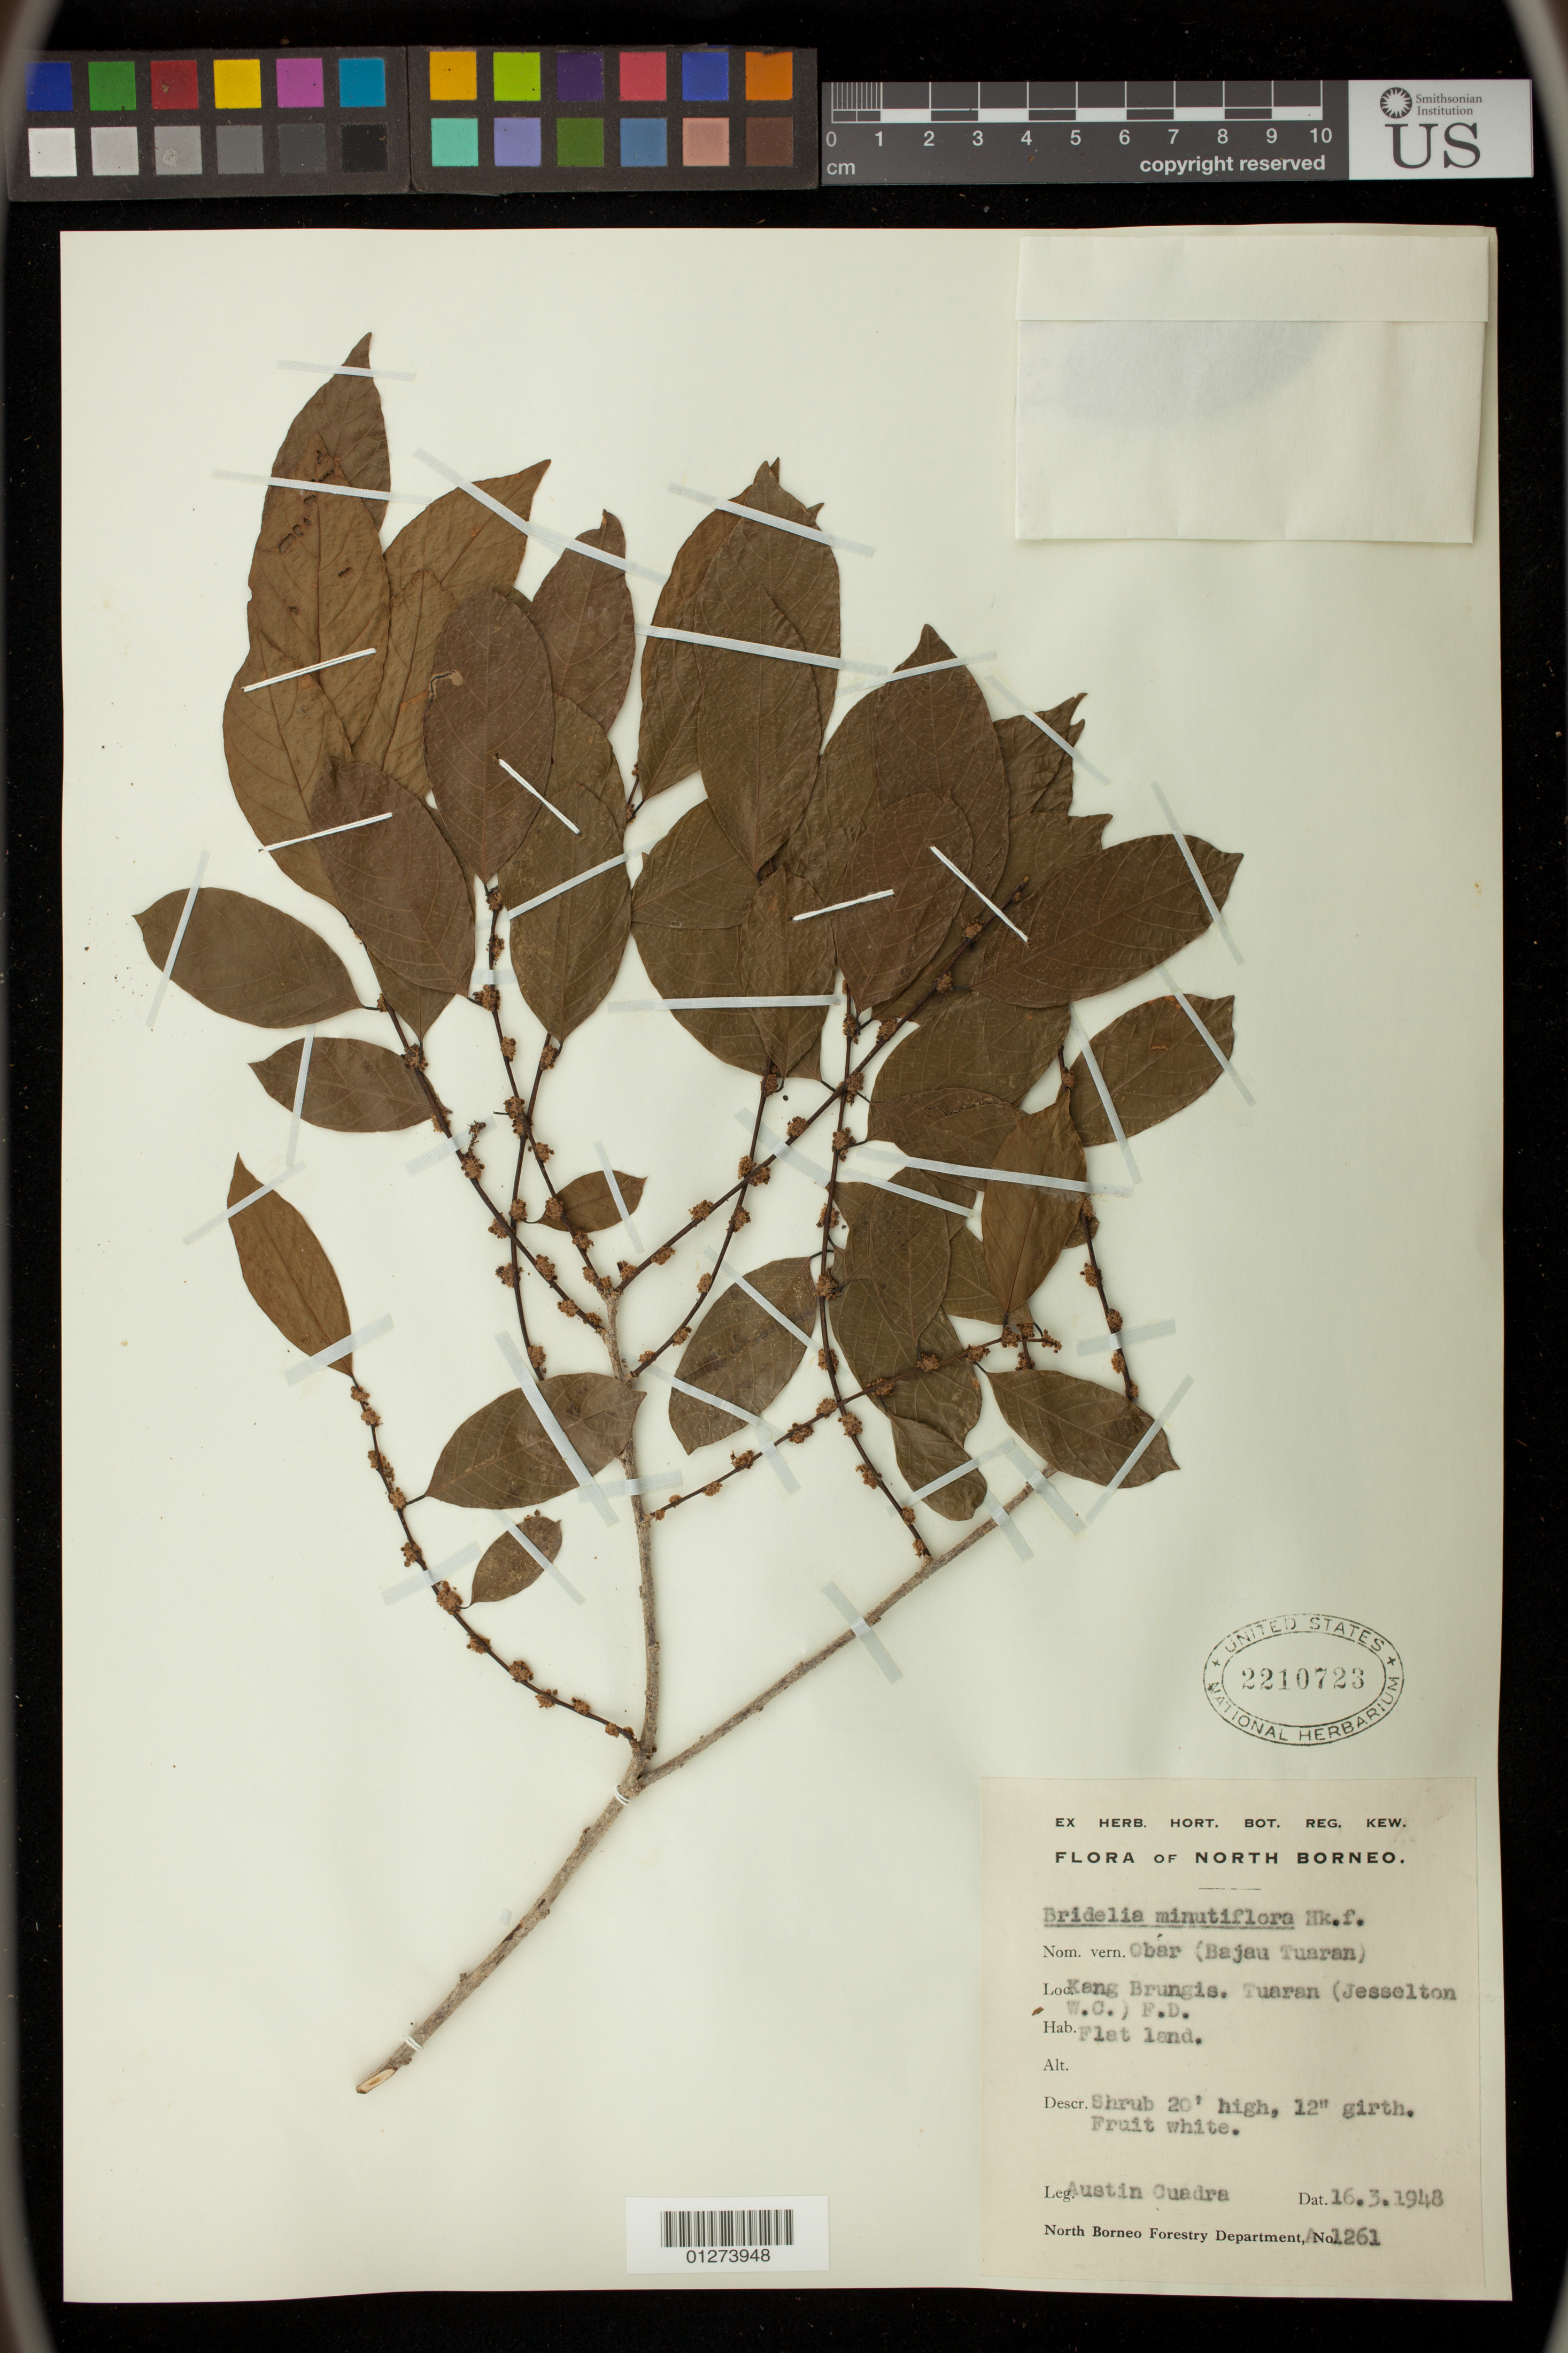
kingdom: Plantae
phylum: Tracheophyta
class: Magnoliopsida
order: Malpighiales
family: Phyllanthaceae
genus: Bridelia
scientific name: Bridelia insulana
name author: Hance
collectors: A. Cuadra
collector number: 1261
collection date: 1948-03-16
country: Malaysia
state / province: Sabah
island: Borneo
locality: Keng Brungis. Tuaran (Jesselton W.C.) F. D.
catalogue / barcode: US 2210723